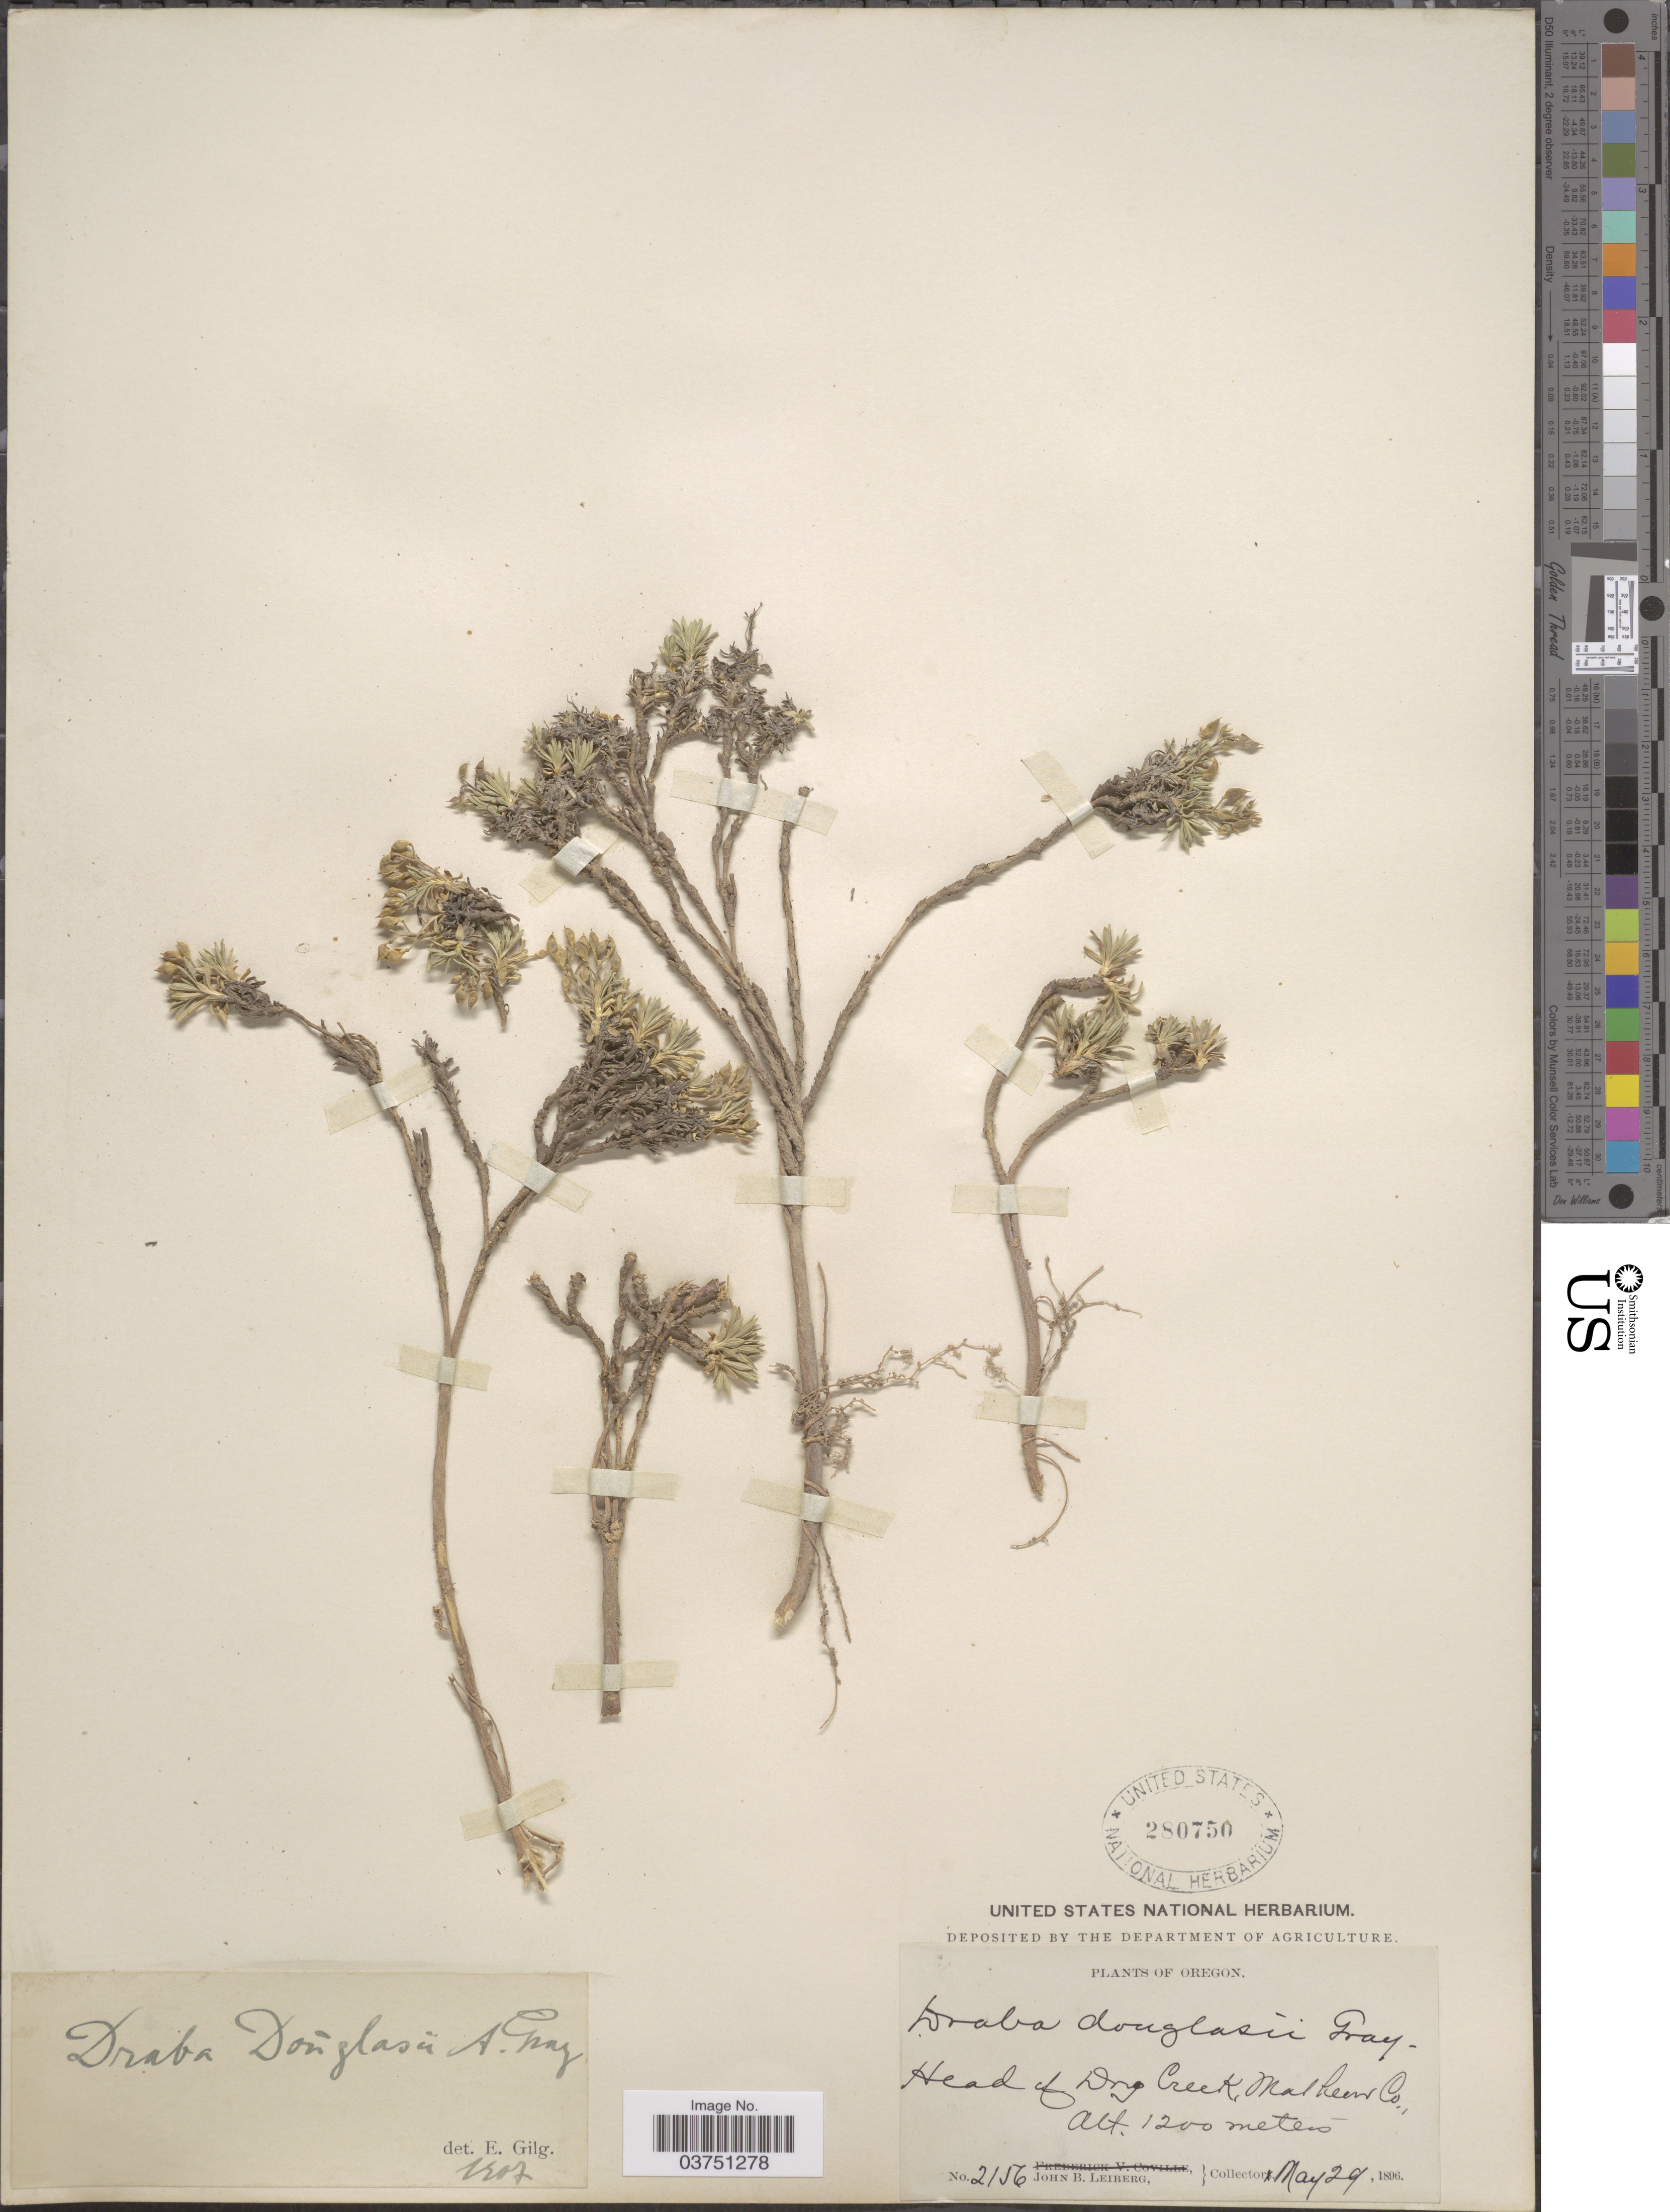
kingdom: Plantae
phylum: Tracheophyta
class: Magnoliopsida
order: Brassicales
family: Brassicaceae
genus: Cusickiella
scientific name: Cusickiella douglasii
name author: (A. Gray) Rollins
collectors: J. B. Leiberg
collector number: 2156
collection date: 1896-05-29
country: United States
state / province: Oregon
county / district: Malheur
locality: Head of Dry Creek, Malheur Co.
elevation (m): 1200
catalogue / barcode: US 280750